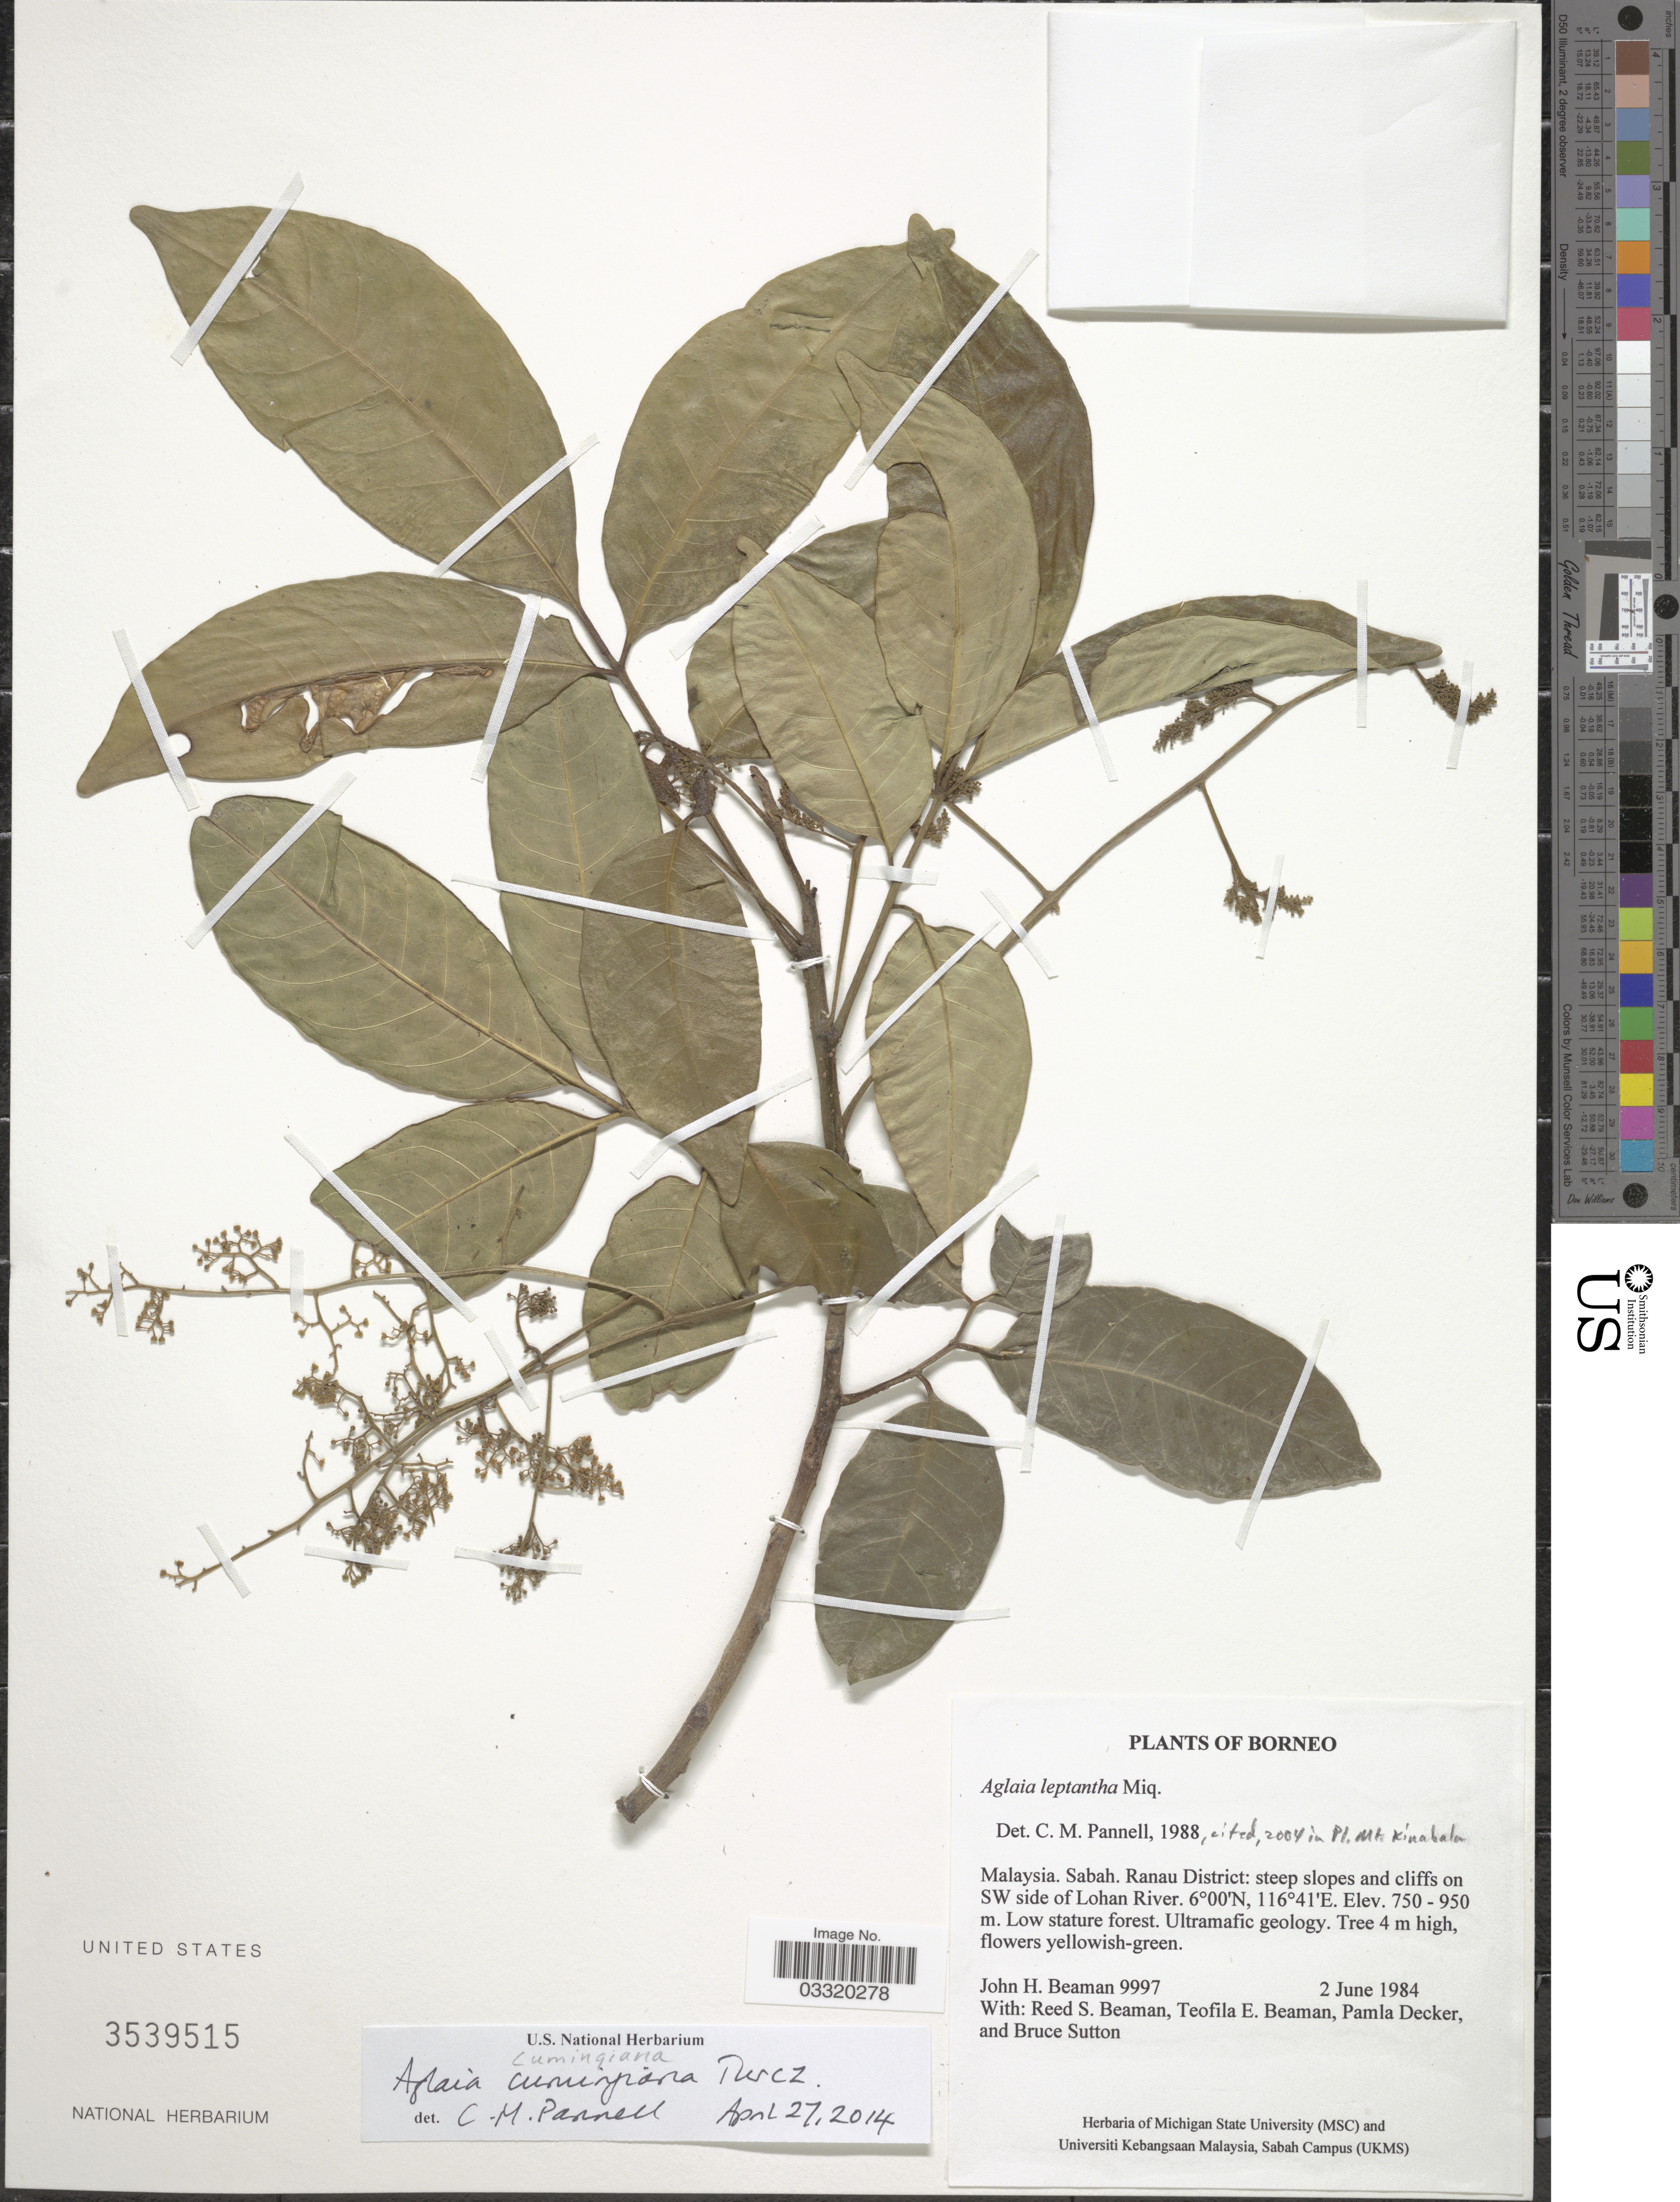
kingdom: Plantae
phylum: Tracheophyta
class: Magnoliopsida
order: Sapindales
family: Meliaceae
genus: Aglaia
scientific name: Aglaia cumingiana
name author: Turcz.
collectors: J. H. Beaman, R. S. Beaman, T. E. Beaman, P. Decker & B. Sutton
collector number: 9997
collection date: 1984-06-02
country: Malaysia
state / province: Sabah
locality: Borneo. Ranau District: steep slopes and cliffs on SW side of Lohan River.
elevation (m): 750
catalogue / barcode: US 3539515